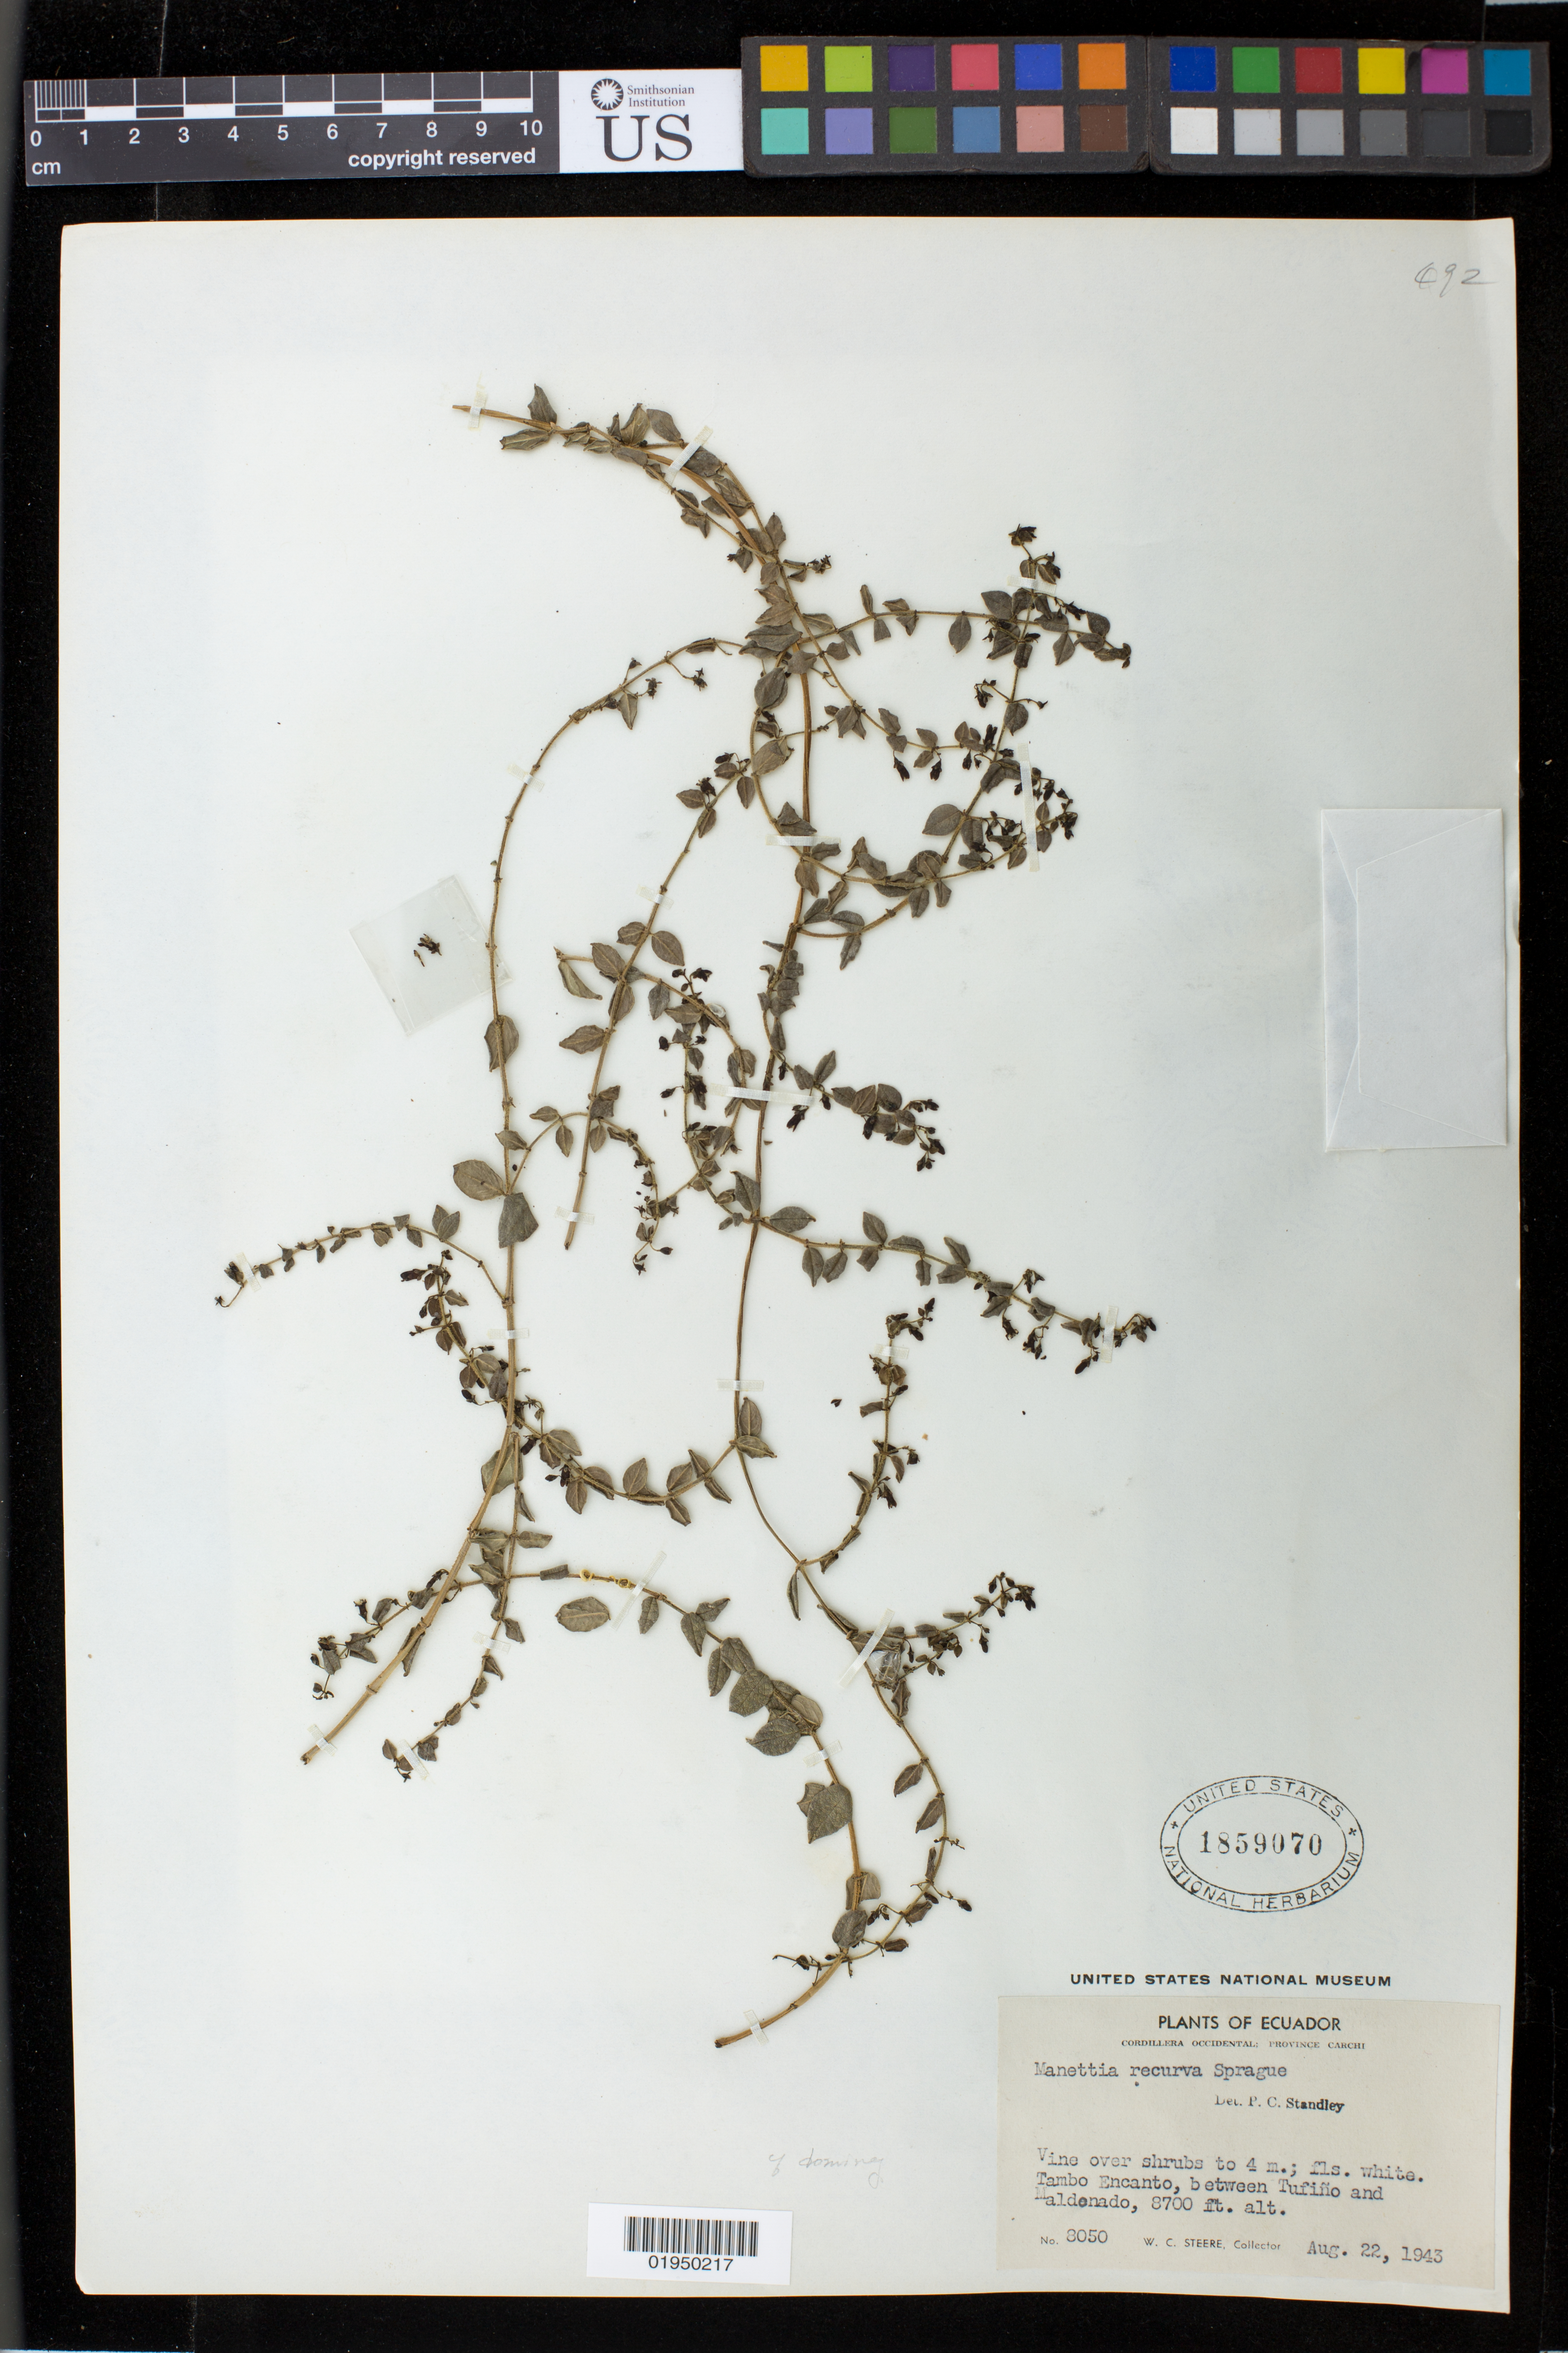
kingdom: Plantae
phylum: Tracheophyta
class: Magnoliopsida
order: Gentianales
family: Rubiaceae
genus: Manettia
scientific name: Manettia recurva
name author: Sprague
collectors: W. C. Steere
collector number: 8050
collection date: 1943-08-22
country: Ecuador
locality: Tambo Ecanto, beteen Tufino and Maldonado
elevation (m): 2652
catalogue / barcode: US 1859070